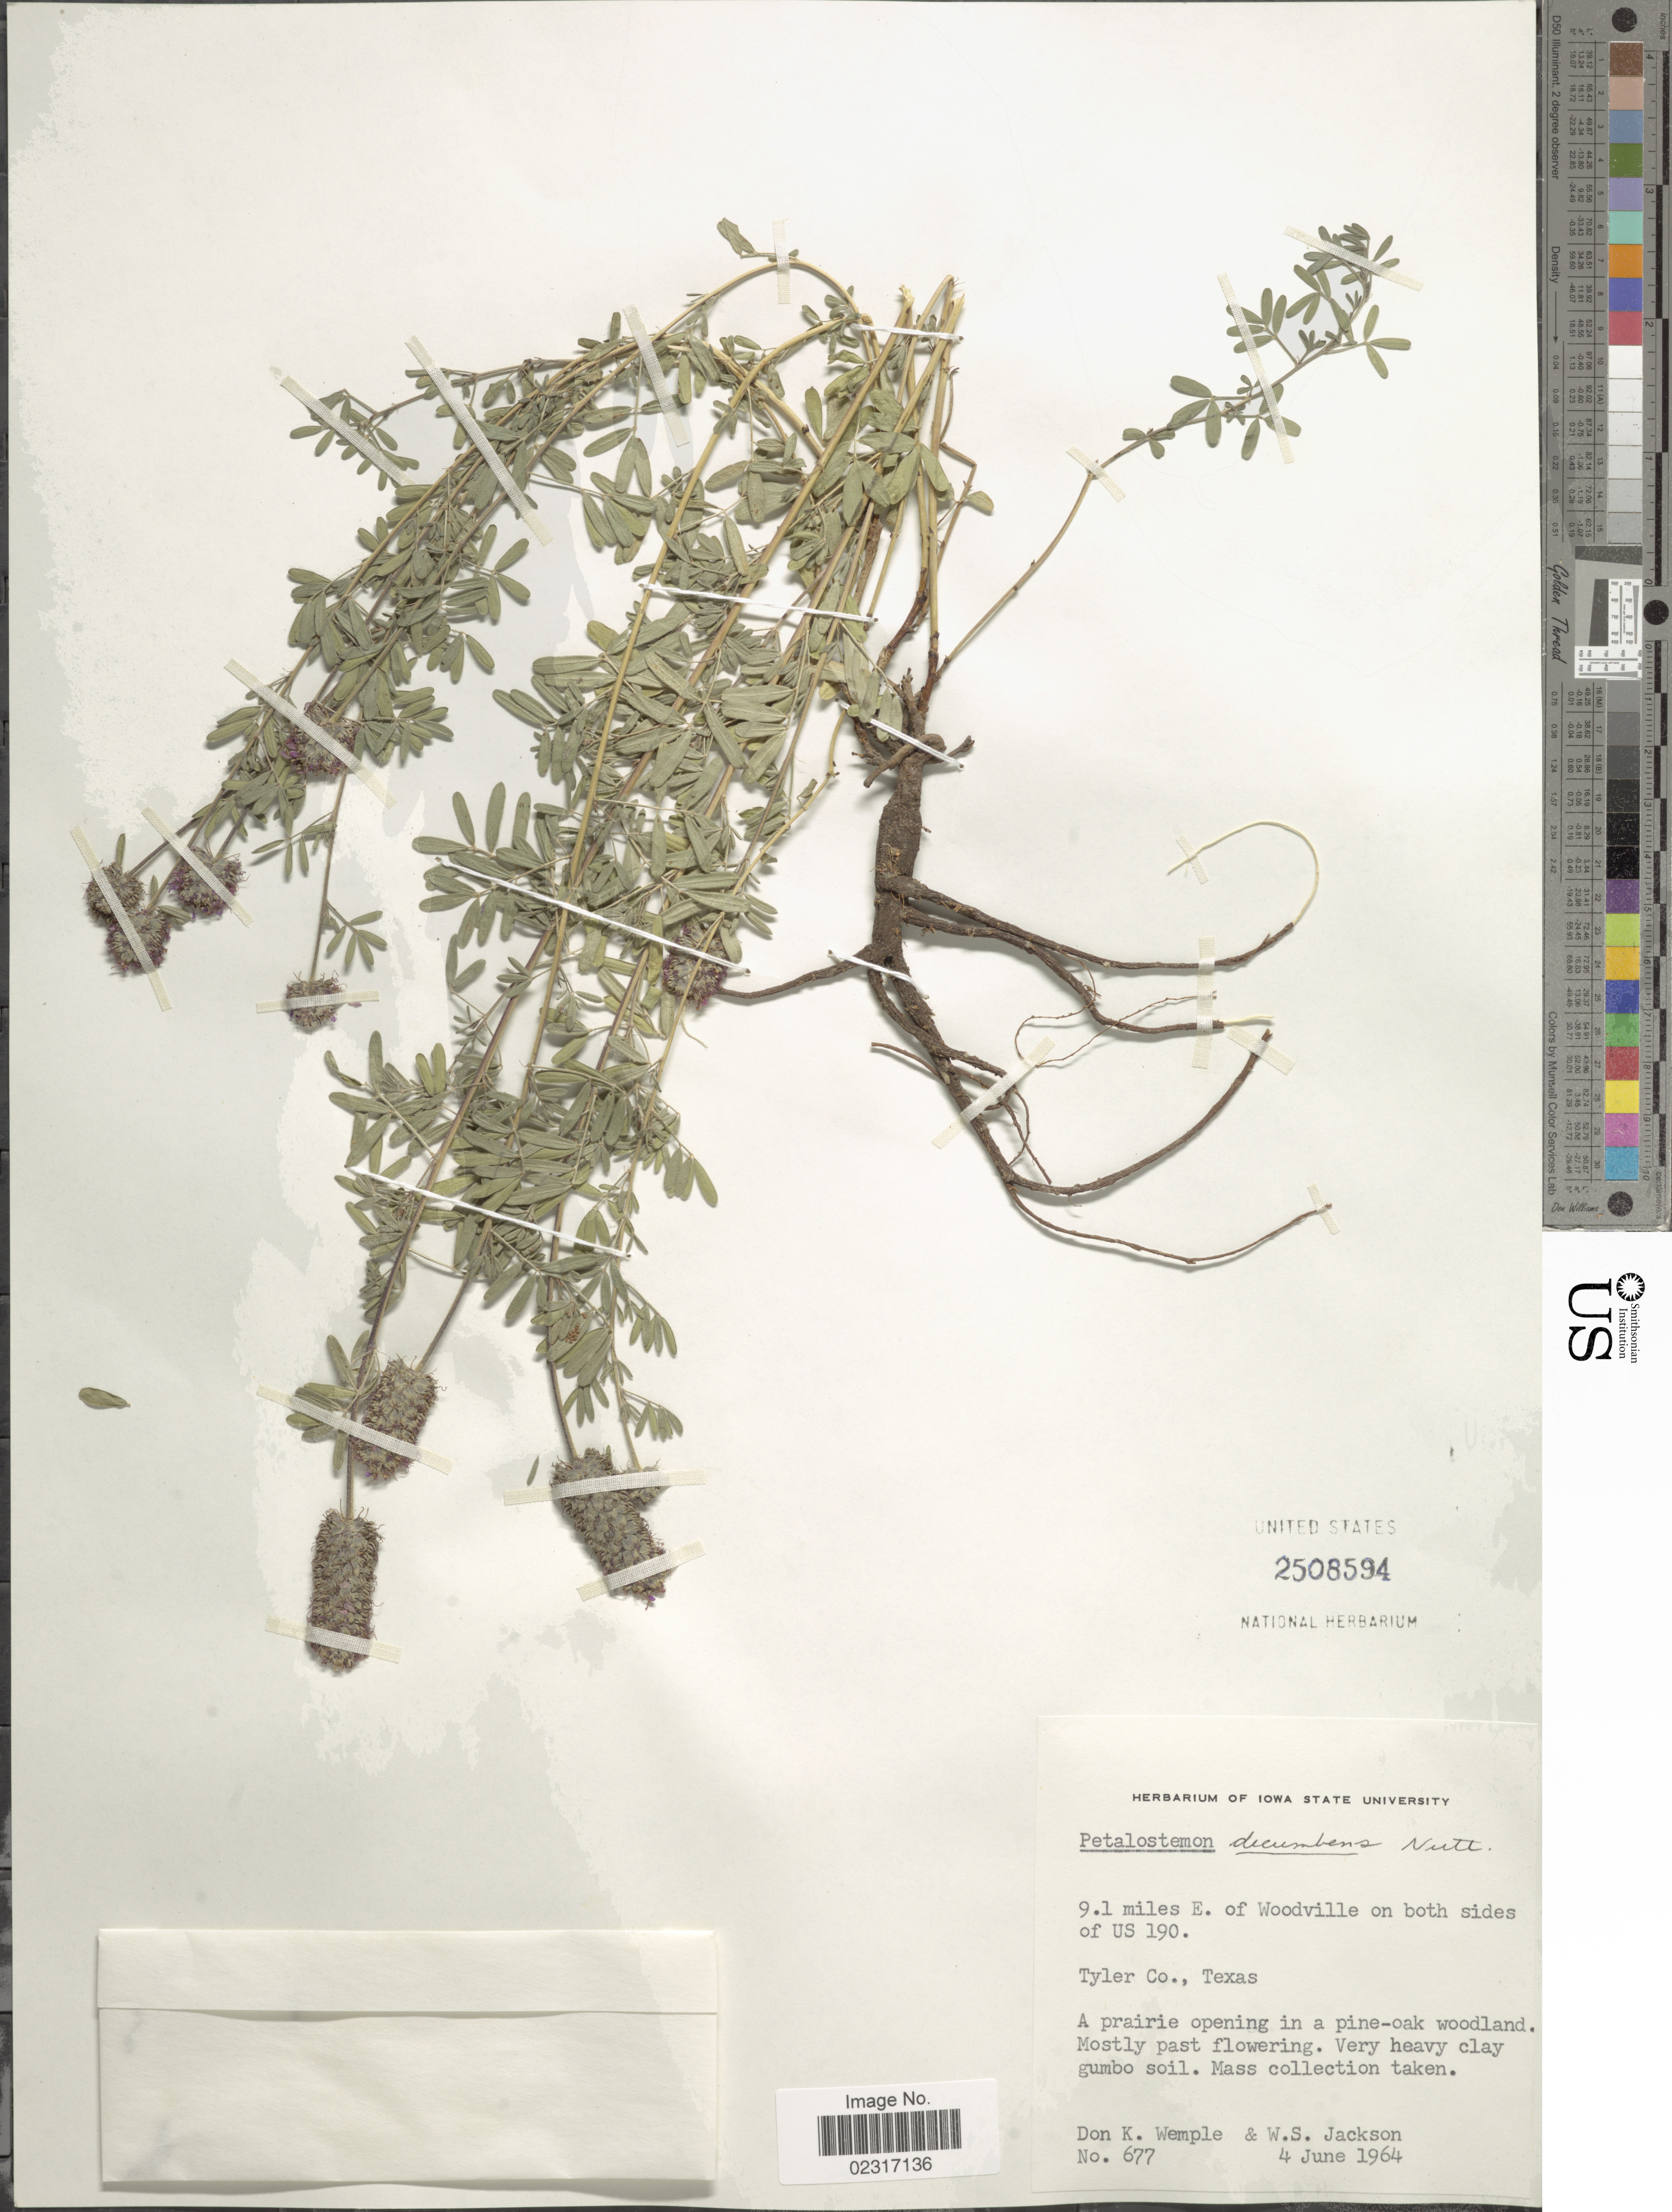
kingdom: Plantae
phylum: Tracheophyta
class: Magnoliopsida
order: Fabales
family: Fabaceae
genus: Dalea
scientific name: Dalea compacta var. compacta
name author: Spreng.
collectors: D. Wemple & W. Jackson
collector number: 677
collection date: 1964-06-04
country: United States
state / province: Texas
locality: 9.1 miles E. of Woodville on both sides of US 190. Tyler Co.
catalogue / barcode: US 2508594